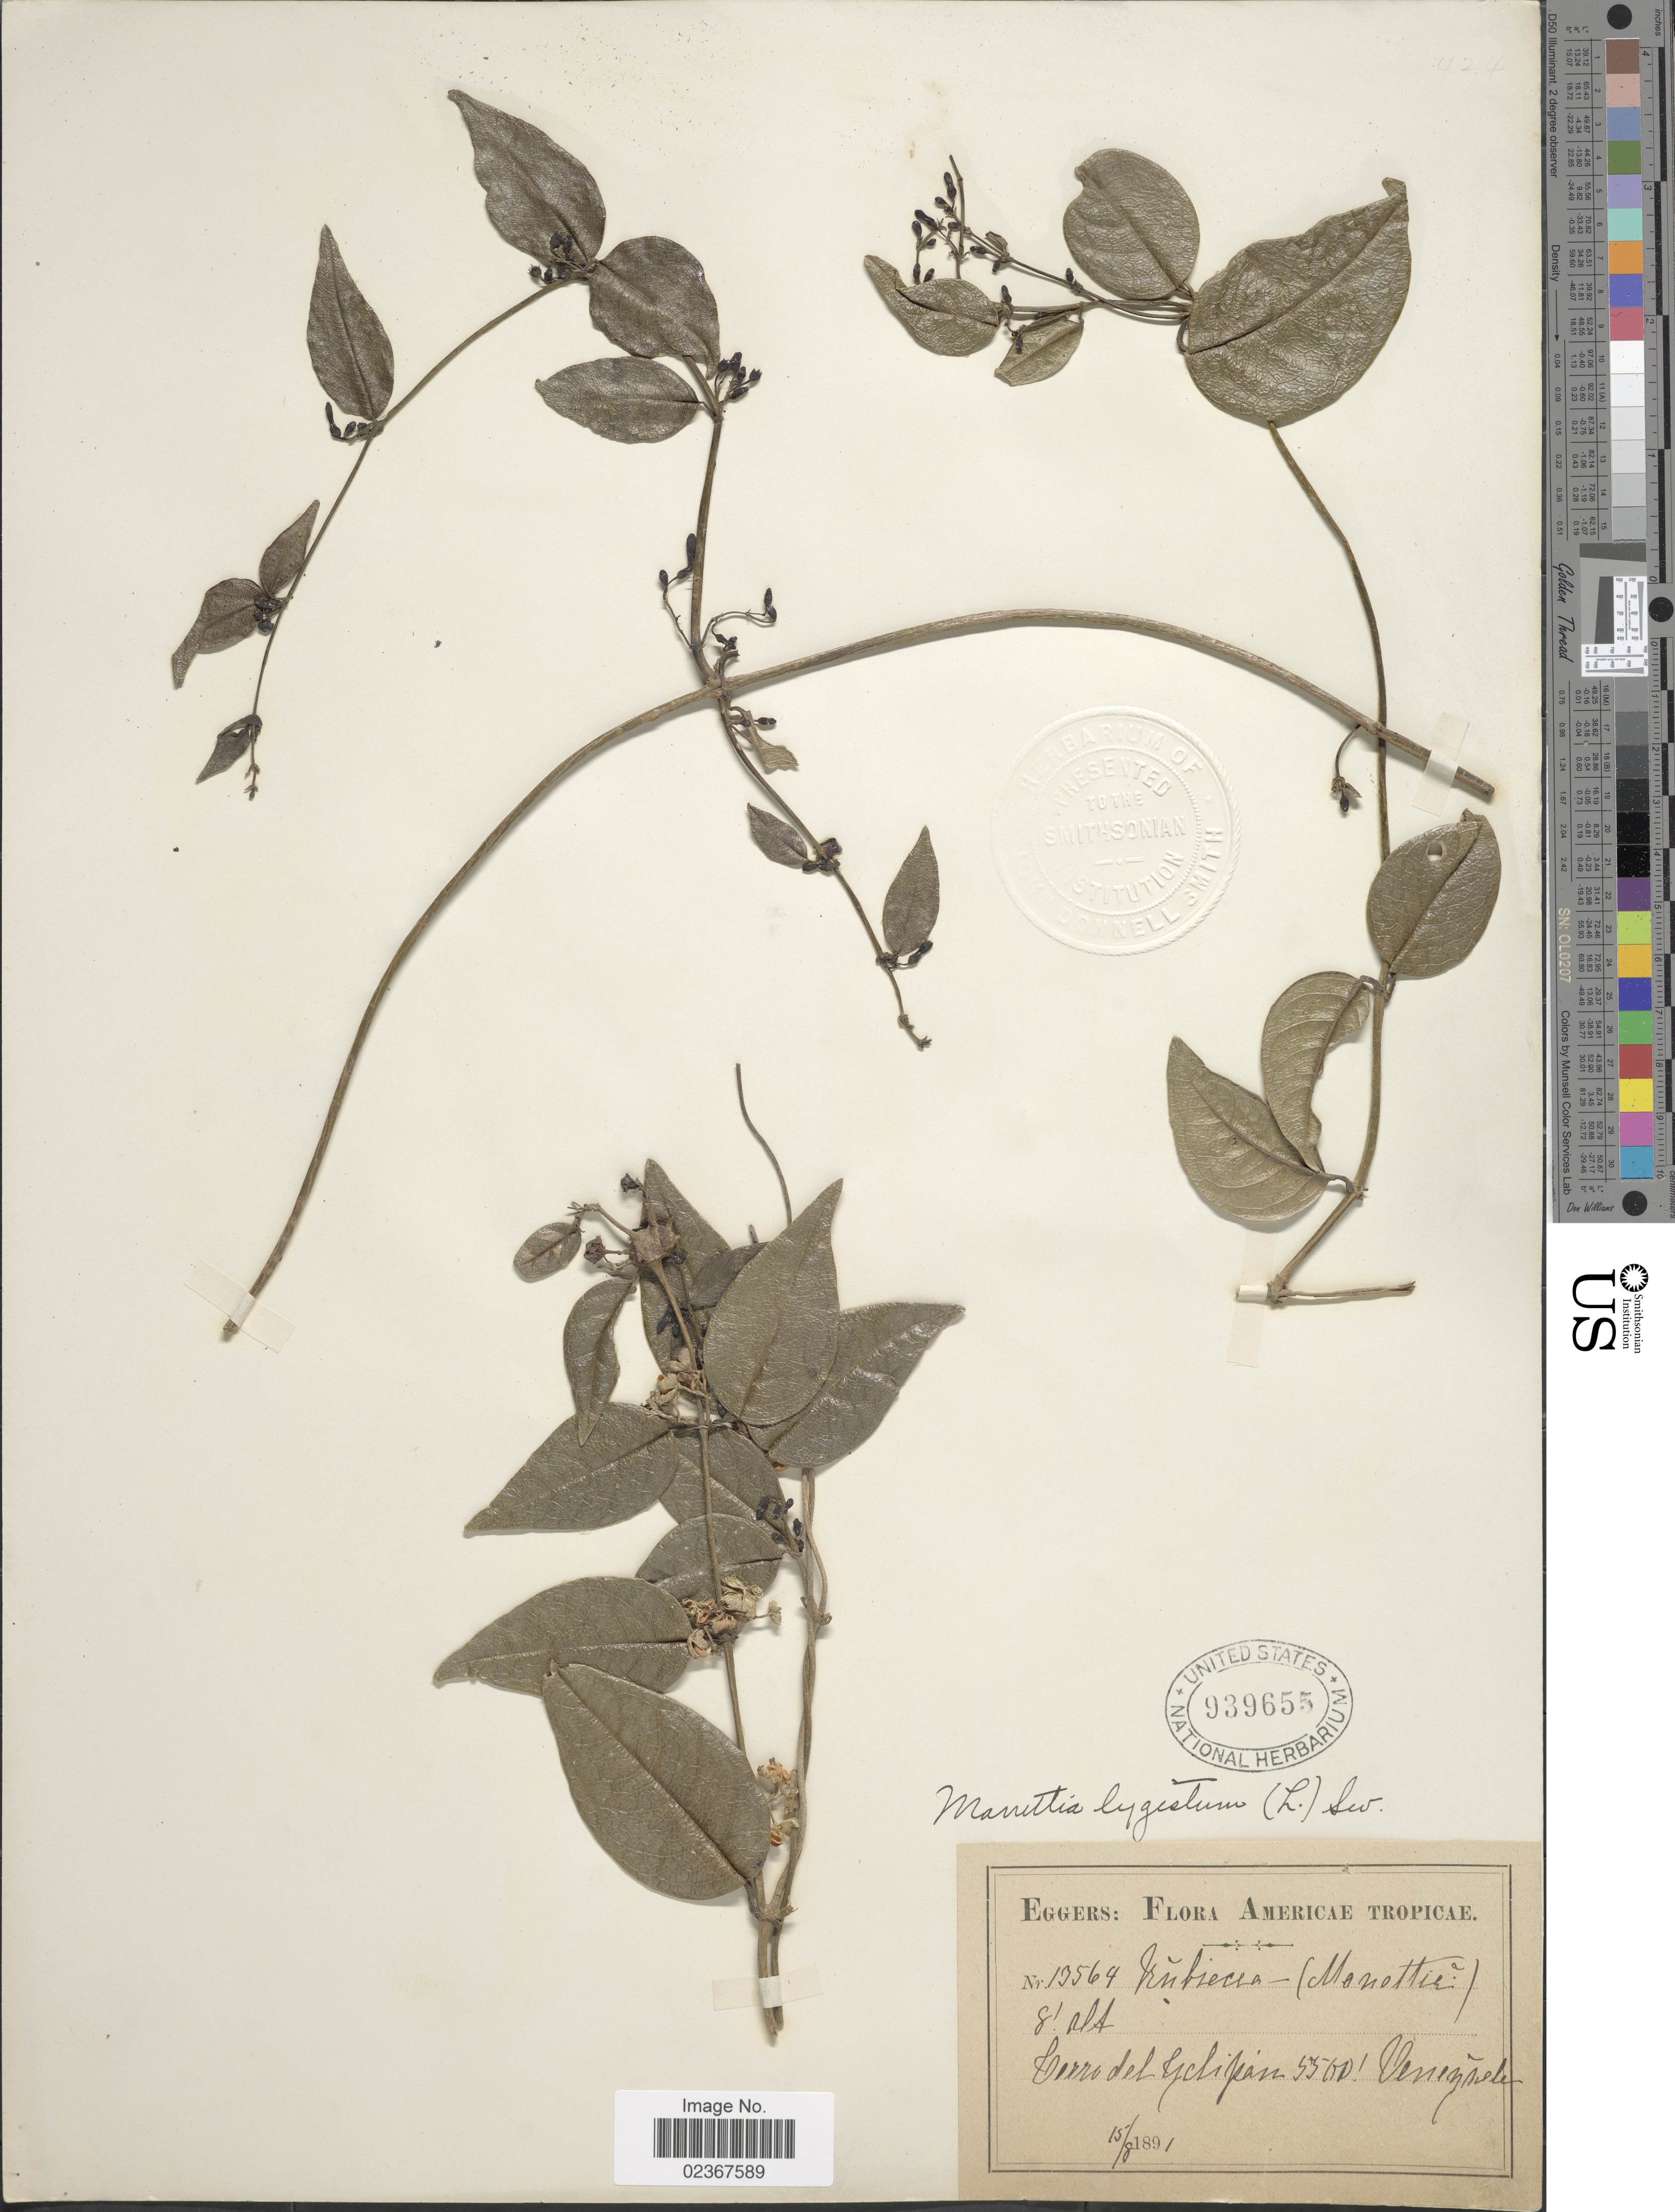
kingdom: Plantae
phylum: Tracheophyta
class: Magnoliopsida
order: Gentianales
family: Rubiaceae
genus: Manettia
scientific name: Manettia schumanniana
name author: Sprague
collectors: -. Eggers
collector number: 13564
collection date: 1891-08-15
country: Venezuela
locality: Americae Tropicae, Cerro del Galipan.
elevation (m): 1676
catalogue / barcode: US 939655